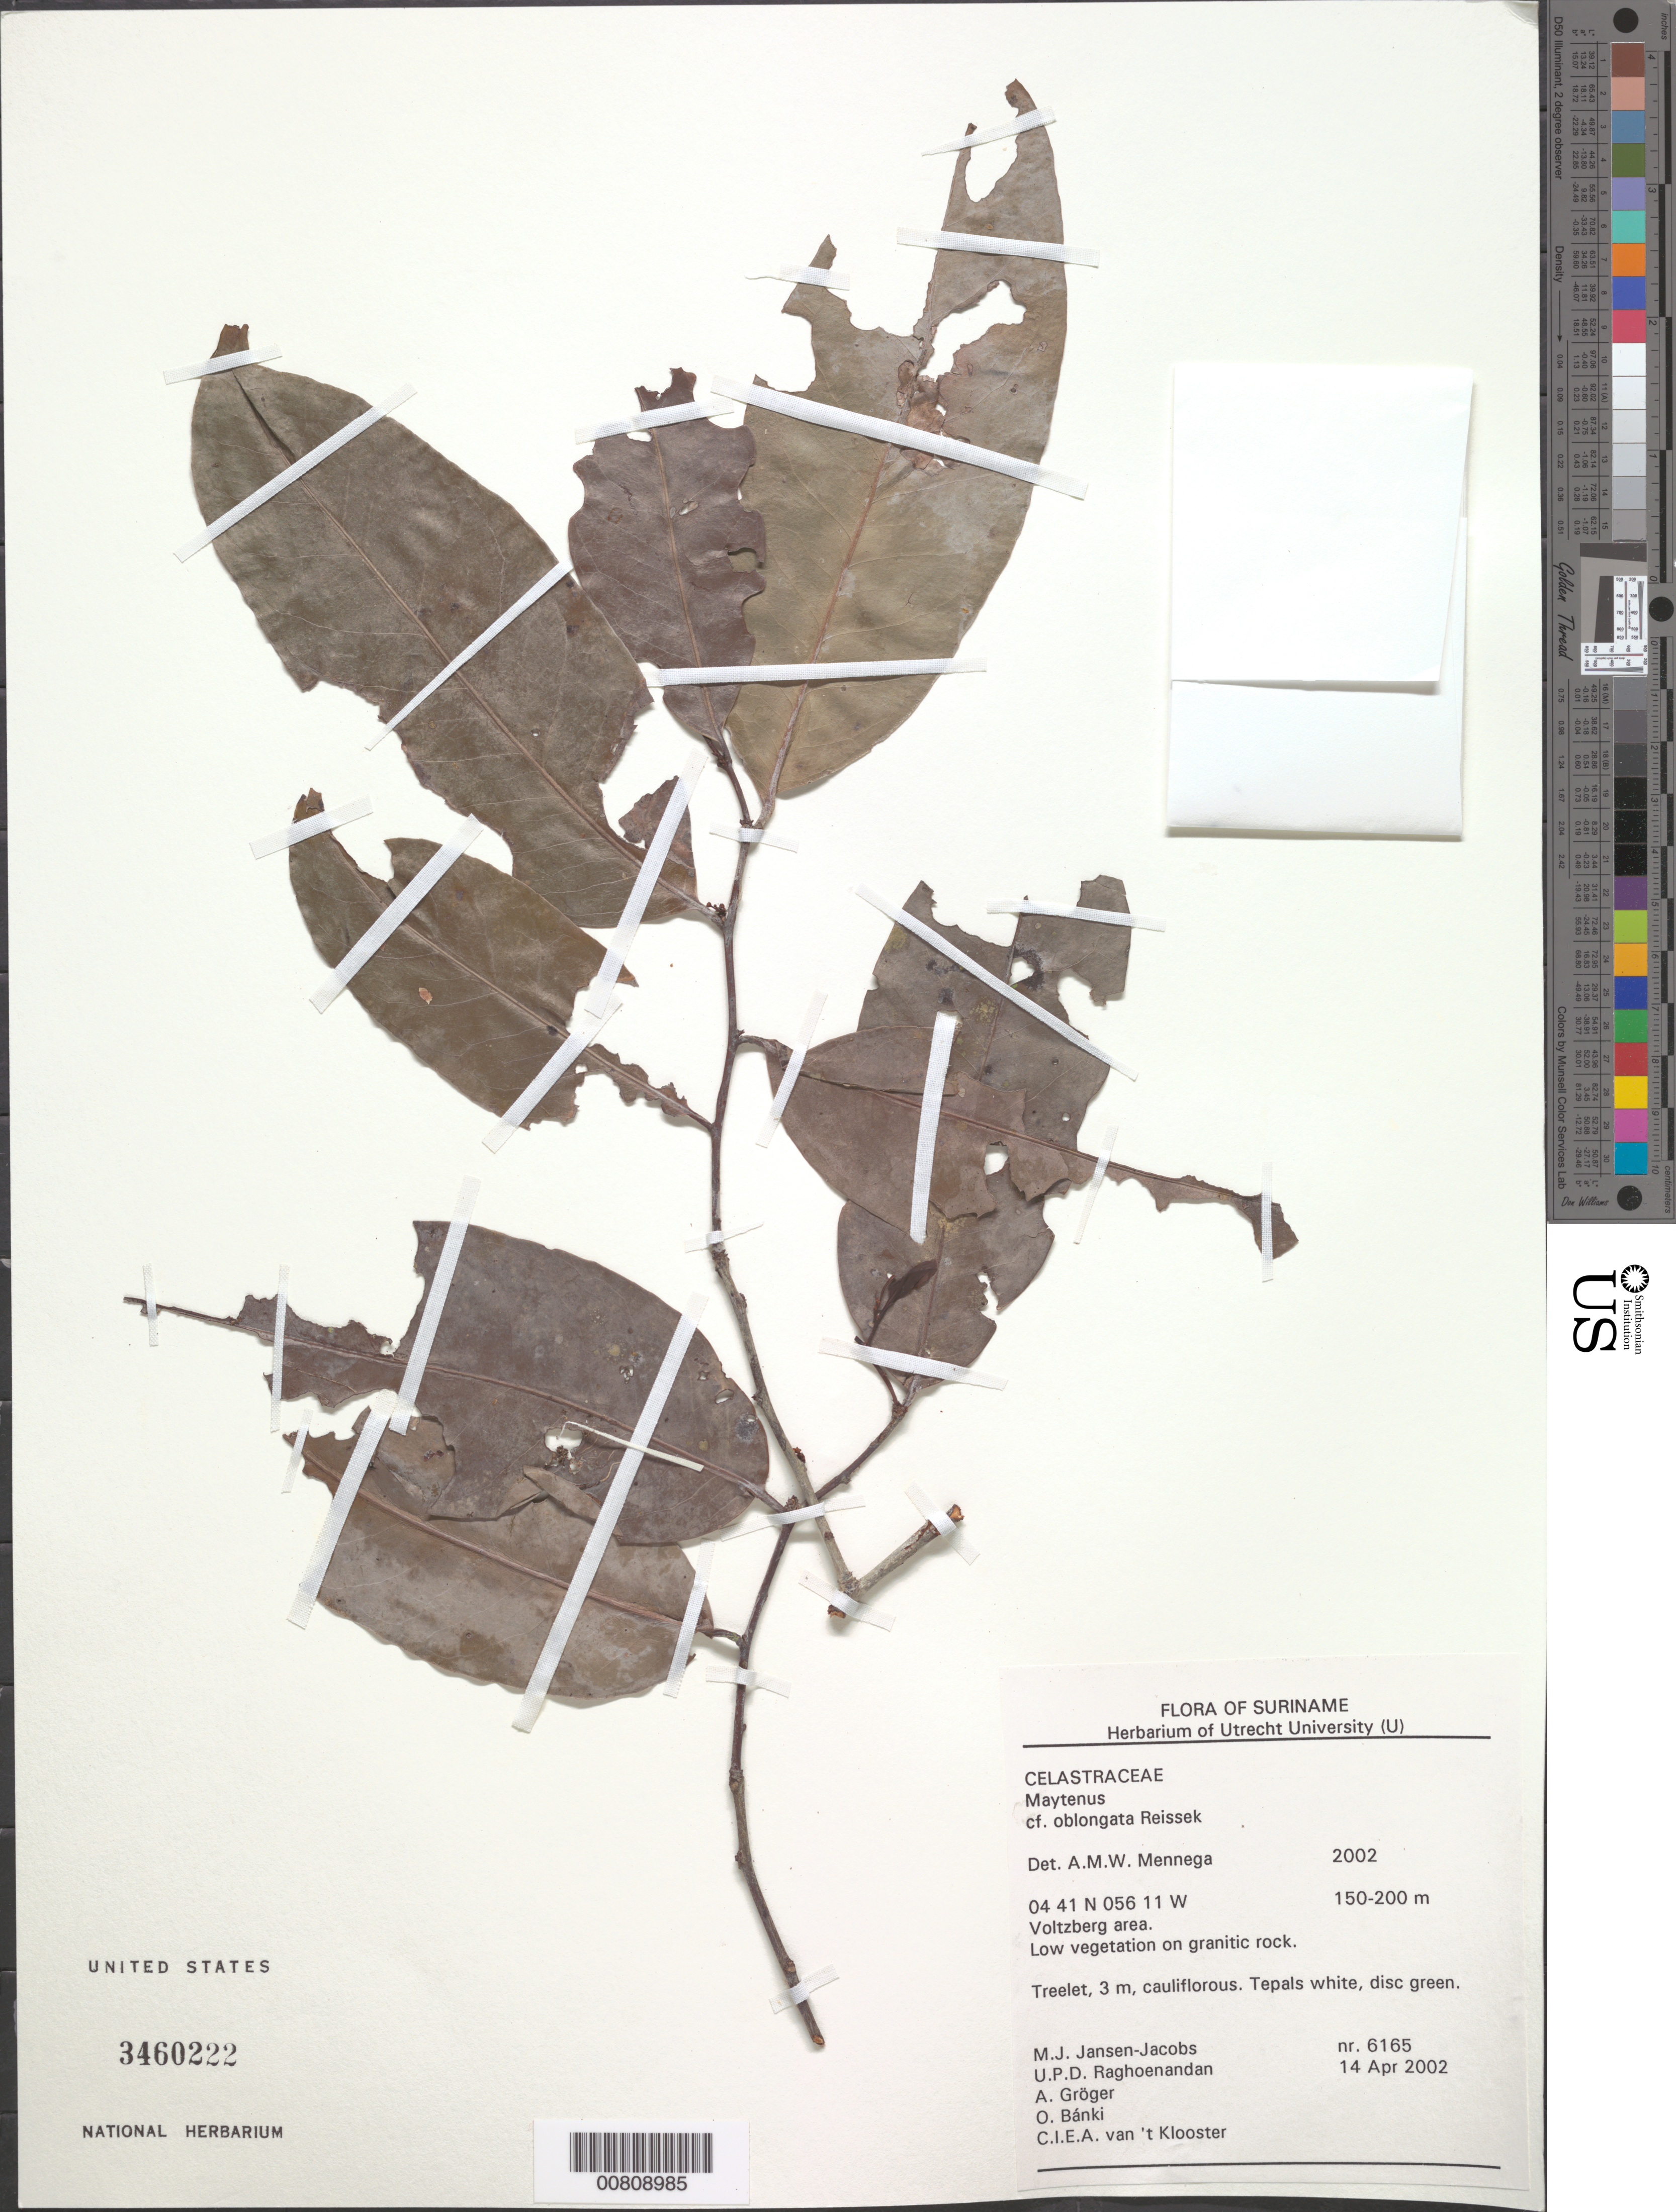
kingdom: Plantae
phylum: Tracheophyta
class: Magnoliopsida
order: Celastrales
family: Celastraceae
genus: Maytenus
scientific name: Maytenus oblongata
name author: Reissek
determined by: Mennega, A. M. W.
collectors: M. J. Jansen-Jacobs, U. Raghoenandan, A. Gröger, O. Bánki & C. van 't Klooster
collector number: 6165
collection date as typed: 14-Apr-02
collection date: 2002-04-14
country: Suriname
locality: Voltzberg area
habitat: Low vegetation on granitic rock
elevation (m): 150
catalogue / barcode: US 3460222